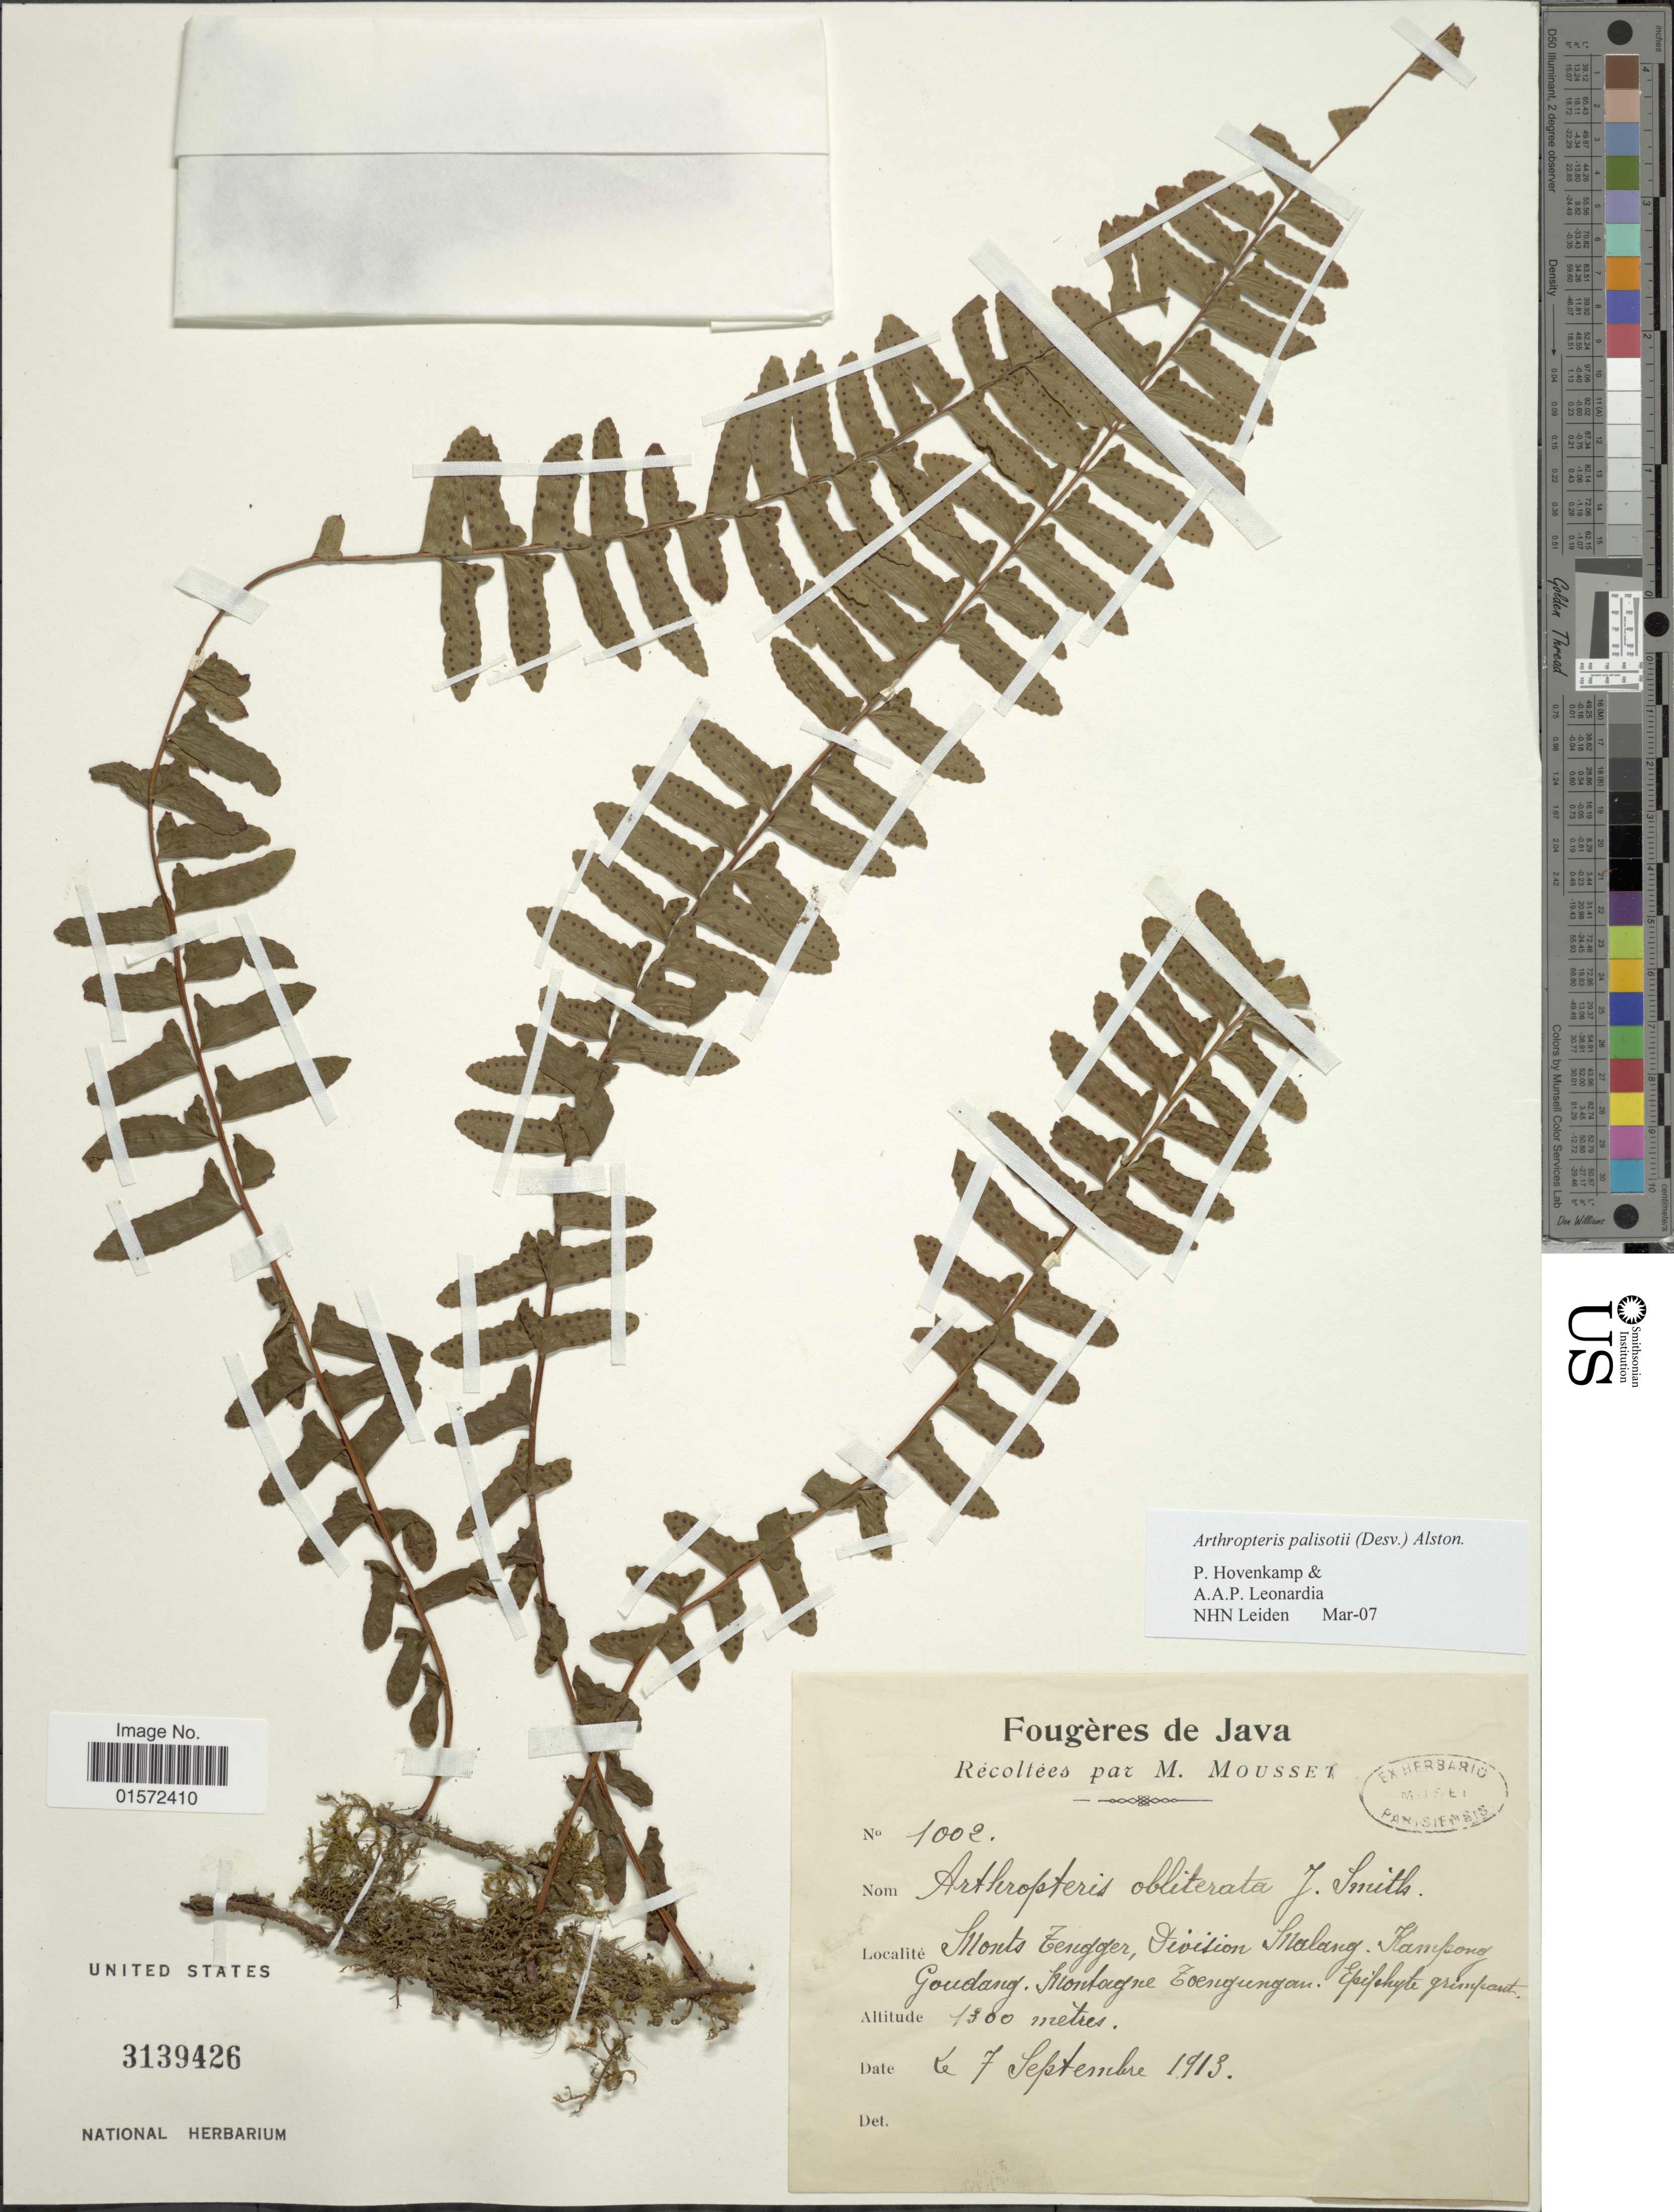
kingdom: Plantae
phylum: Tracheophyta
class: Polypodiopsida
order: Polypodiales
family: Tectariaceae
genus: Arthropteris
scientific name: Arthropteris palisotii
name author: (Desv.) Alston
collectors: M. Mousset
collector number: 1002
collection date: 1913-09-07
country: Indonesia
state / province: Java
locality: Monts Eengger, Division Malang Kampong Goudang, Montorgene Loengungon [interpreted]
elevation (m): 1300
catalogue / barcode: US 3139426